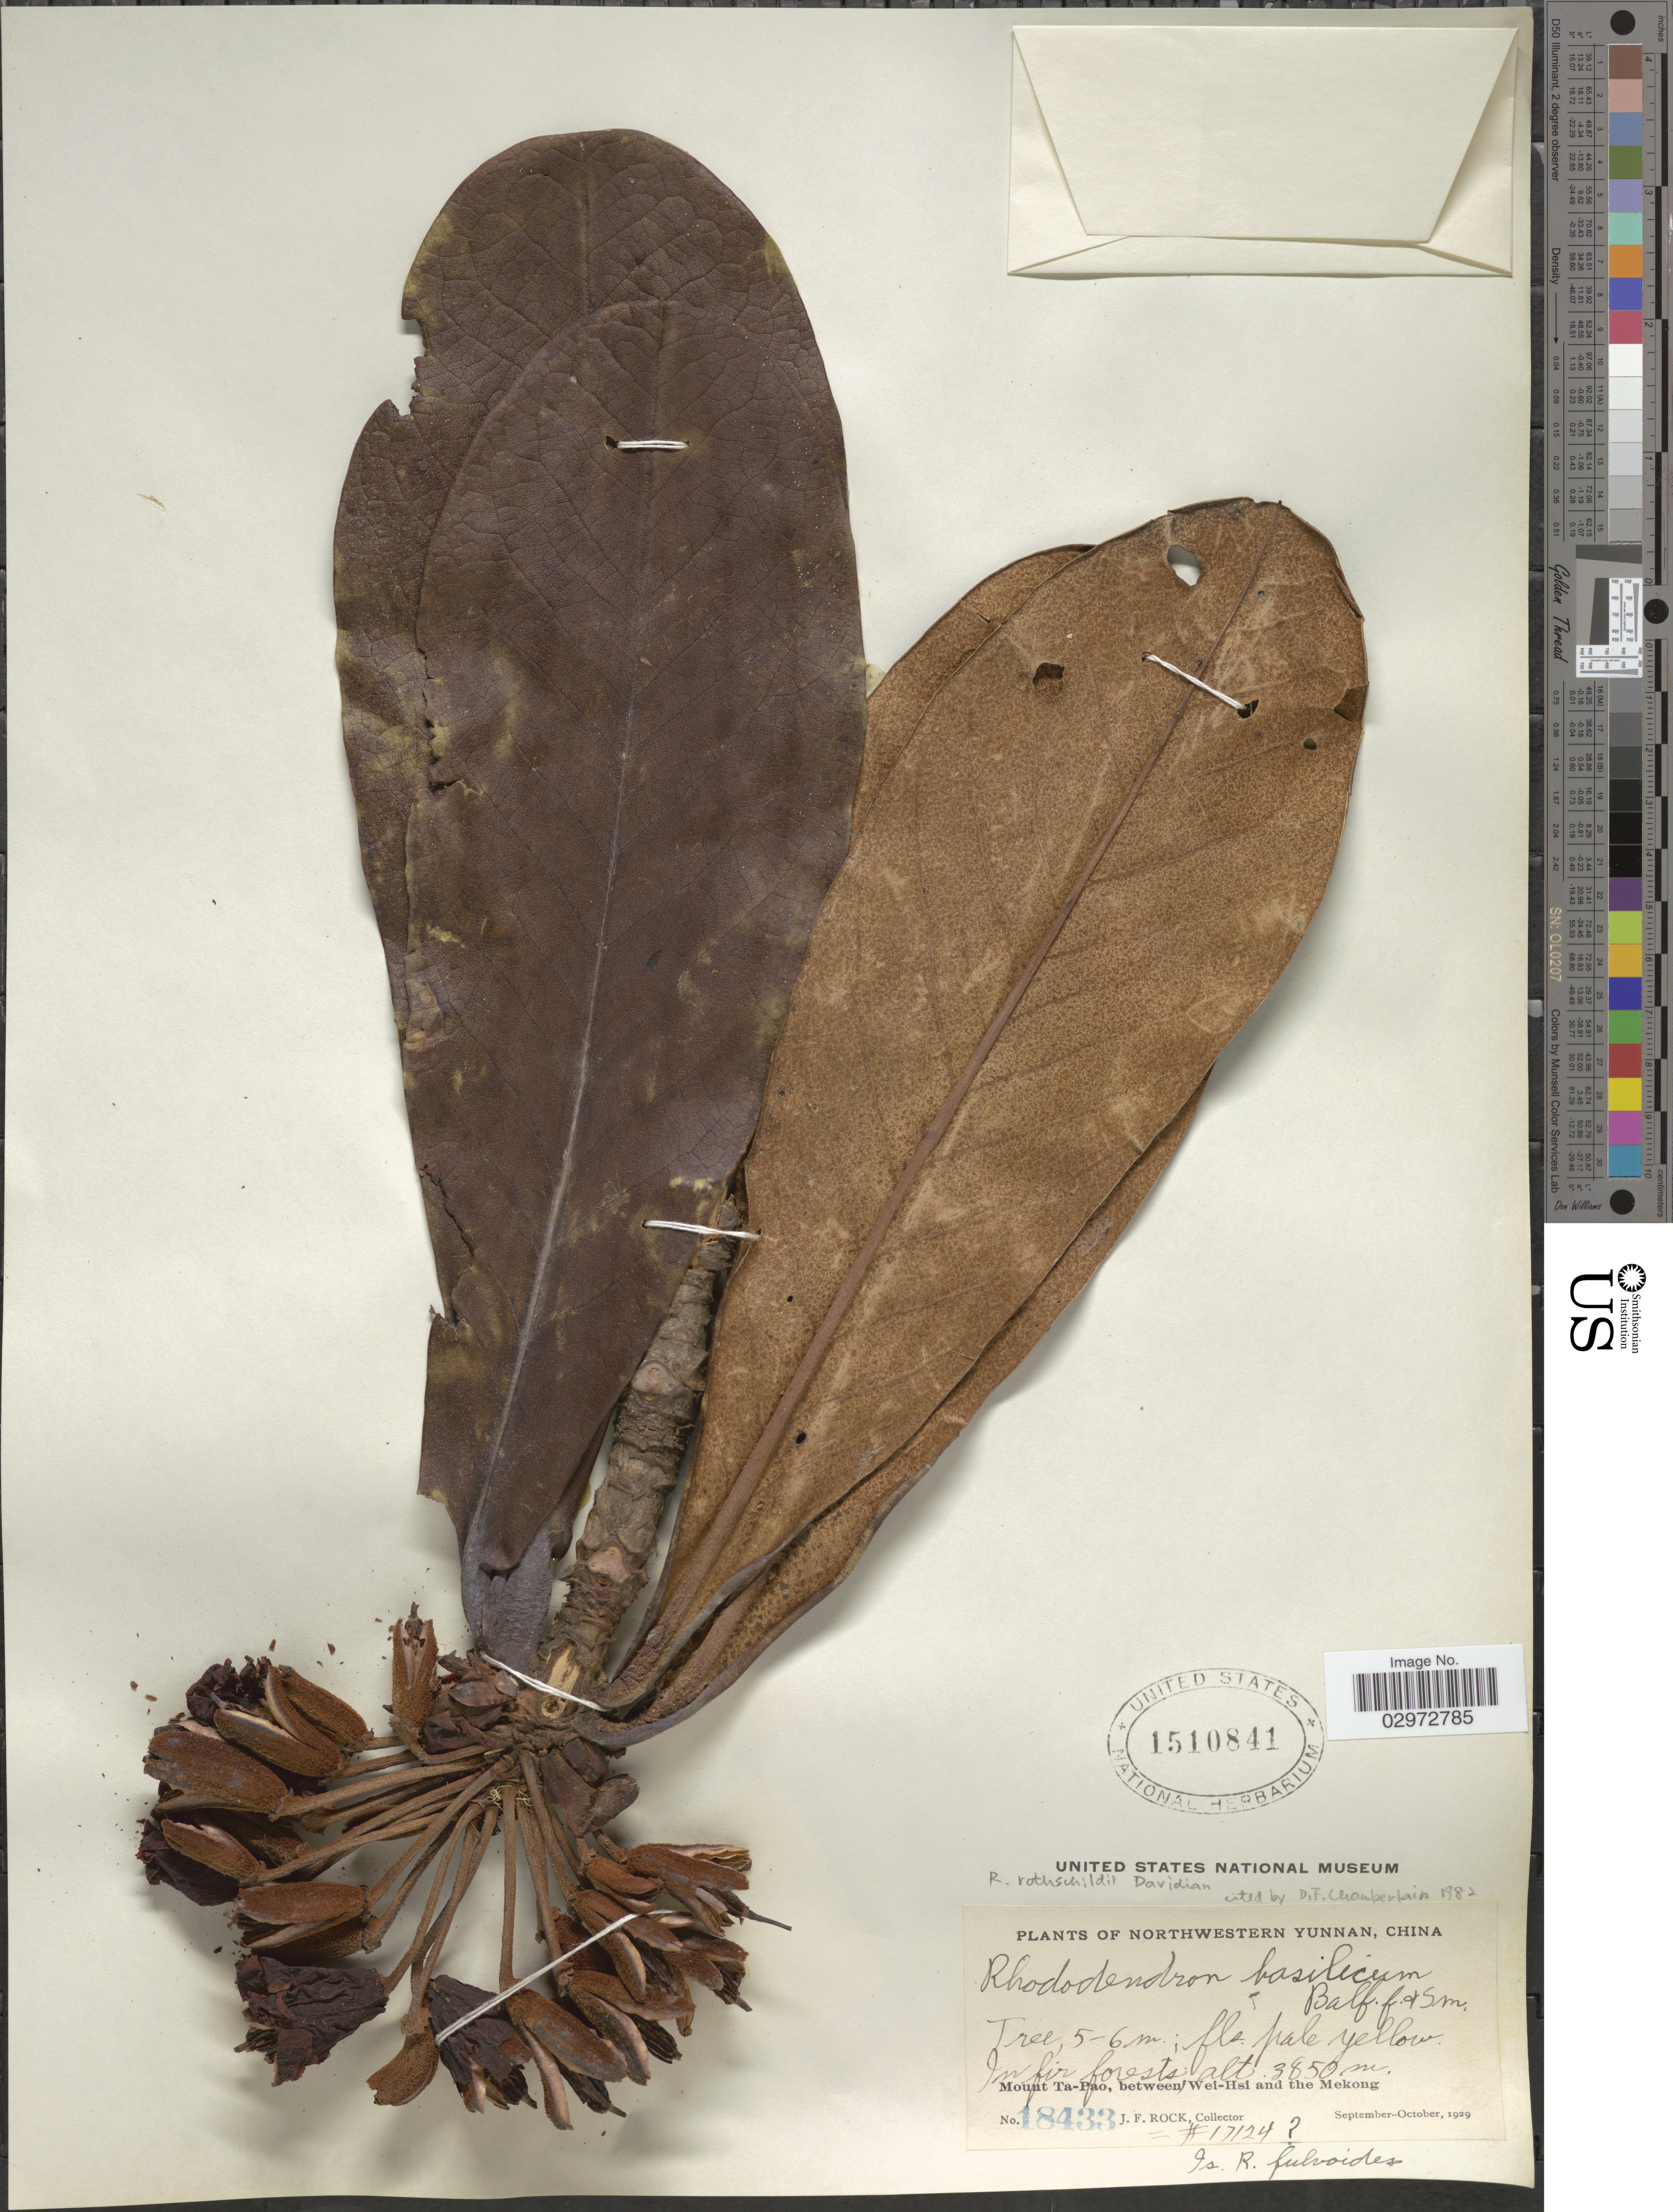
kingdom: Plantae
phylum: Tracheophyta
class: Magnoliopsida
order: Ericales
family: Ericaceae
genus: Rhododendron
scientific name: Rhododendron rothschildii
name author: Davidian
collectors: J. Rock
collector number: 18433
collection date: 1929-09/1929-10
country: China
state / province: Yunnan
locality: Northwestern Yunnan. Mount Ta-Pao, between Wei-Hsi and the Mekong.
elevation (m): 3850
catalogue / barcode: US 1510841